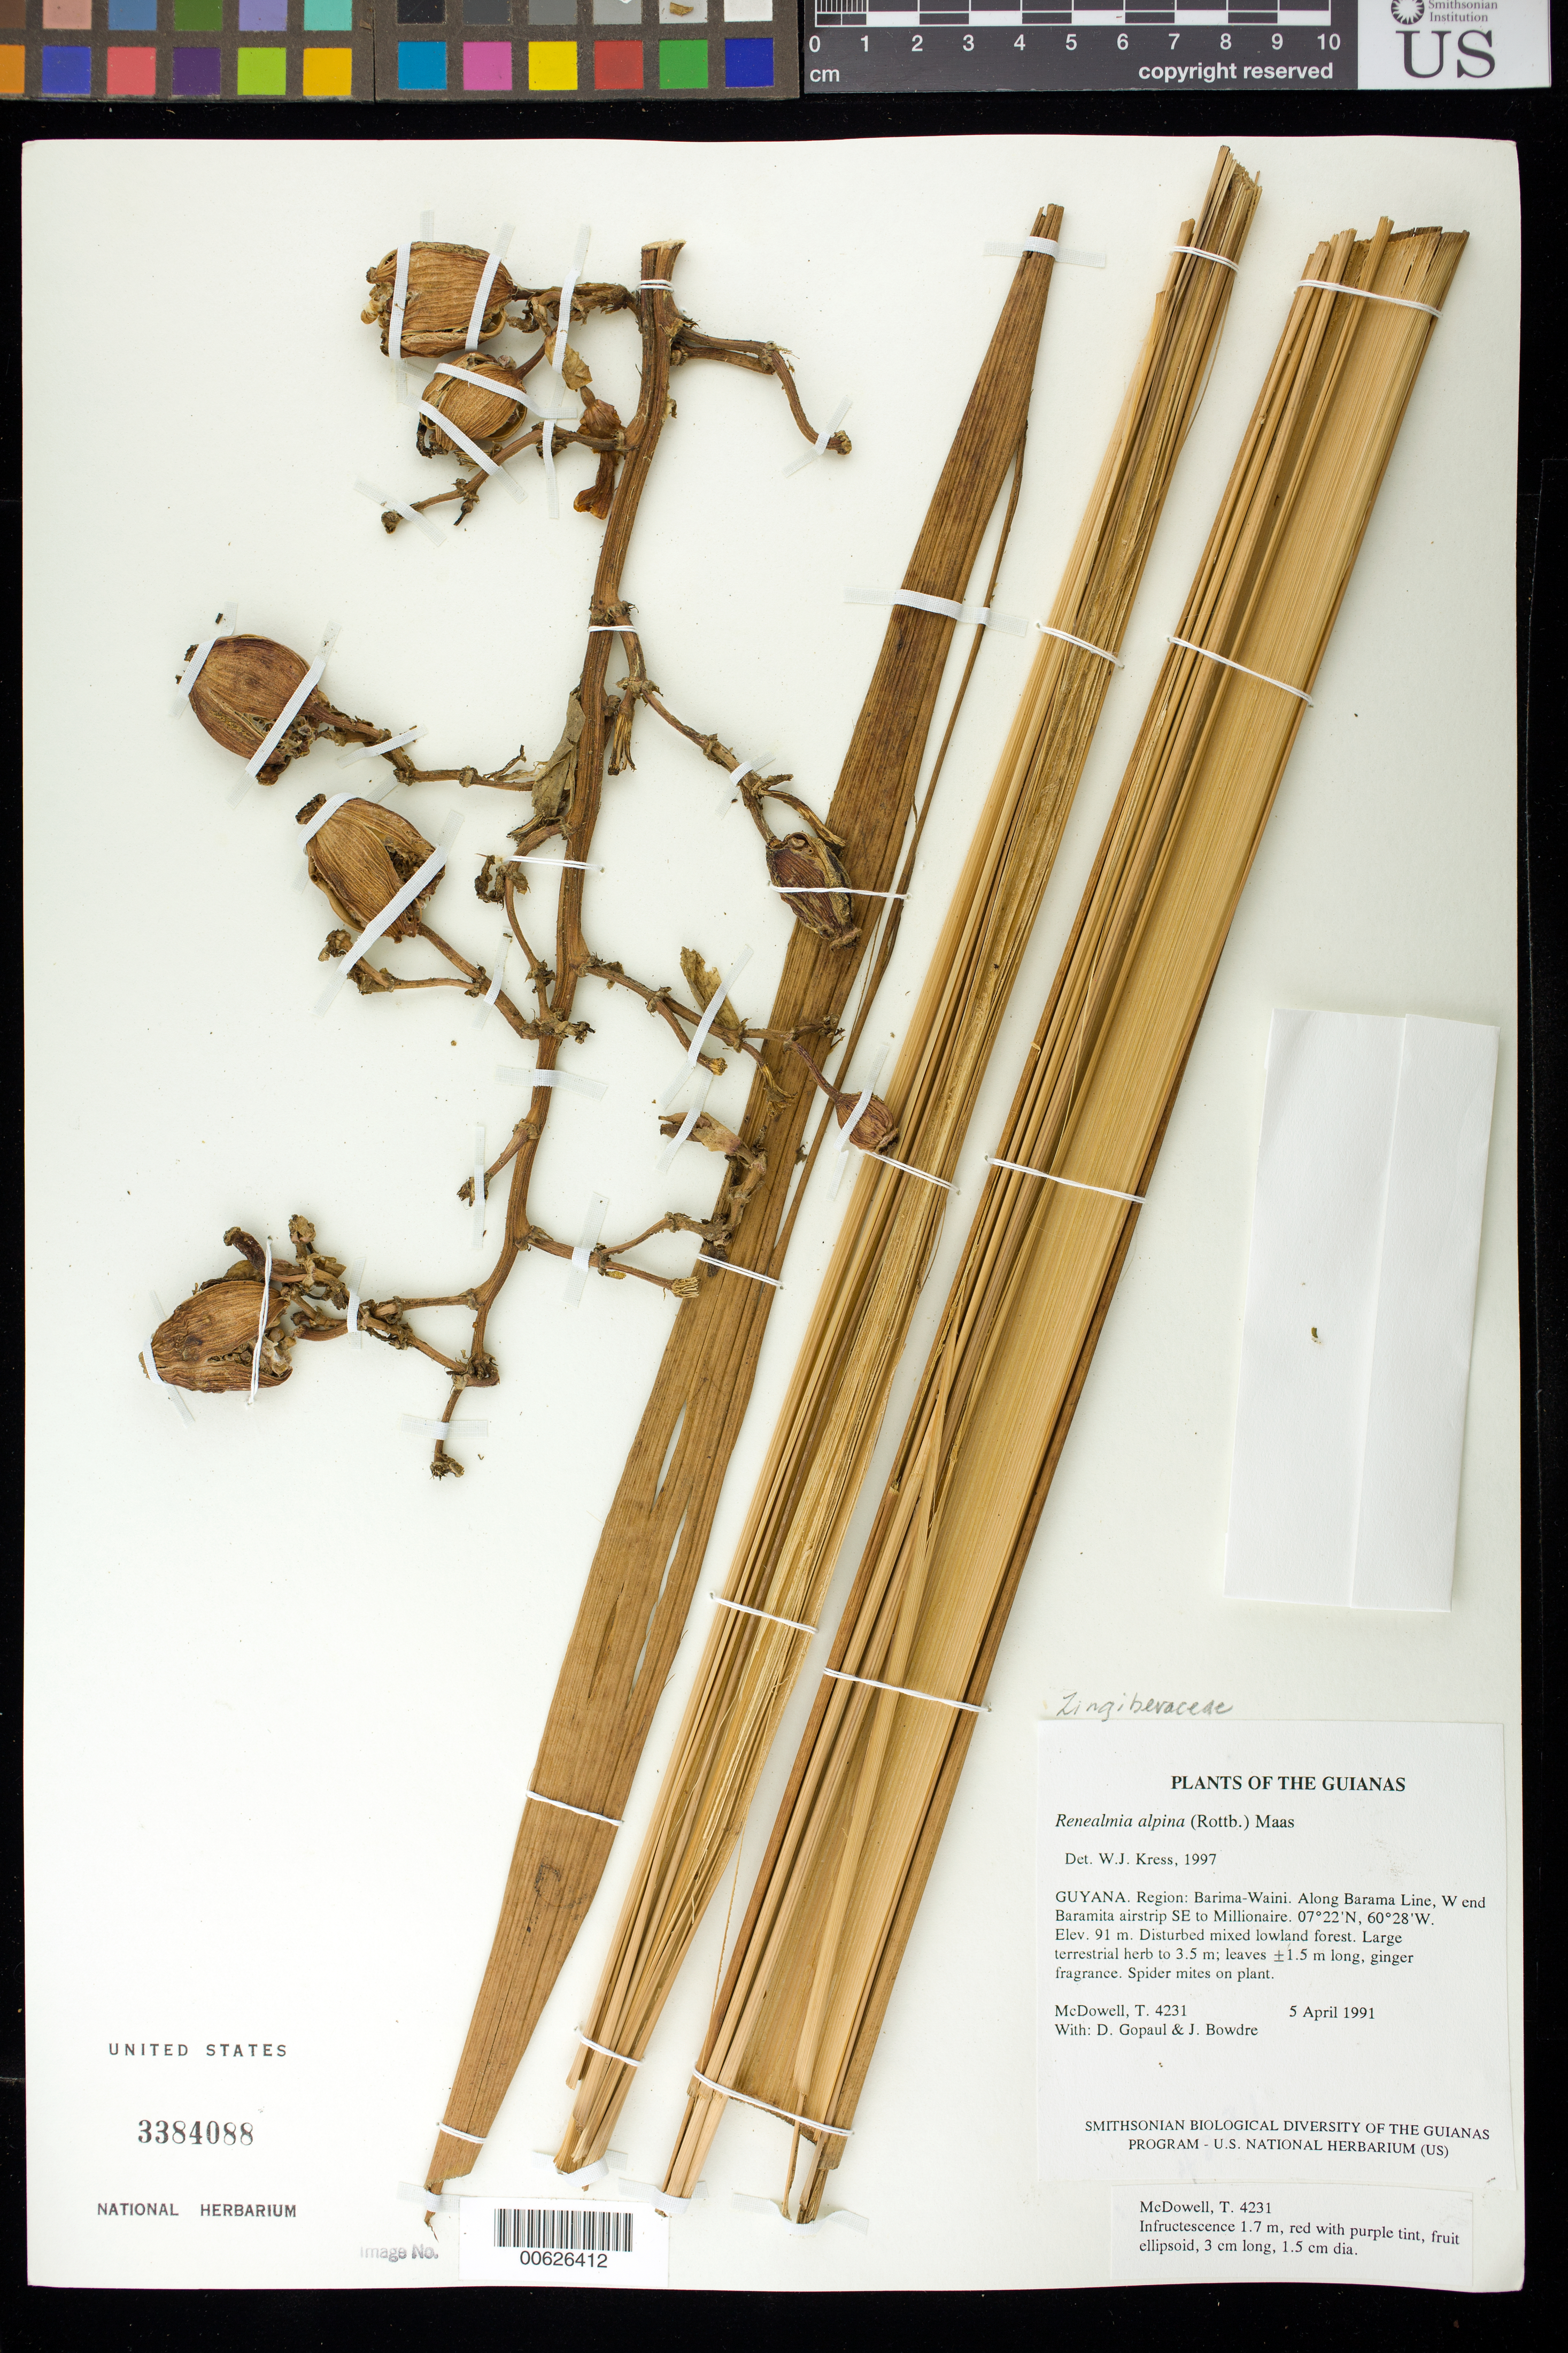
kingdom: Plantae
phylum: Tracheophyta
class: Liliopsida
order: Zingiberales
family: Zingiberaceae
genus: Renealmia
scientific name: Renealmia alpinia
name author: (Rottb.) Maas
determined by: Kress, W. J., (US), Smithsonian Institution - National Museum of Natural History (UNITED STATES)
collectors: T. McDowell, D. Gopaul & J. Bowdre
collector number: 4231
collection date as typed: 5 April 1991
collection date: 1991-04-05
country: Guyana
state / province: Barima-Waini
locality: Along Barama Line, W end Baramita airstrip SE to Millionaire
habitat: Disturbed mixed lowland forest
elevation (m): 91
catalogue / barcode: US 3384088